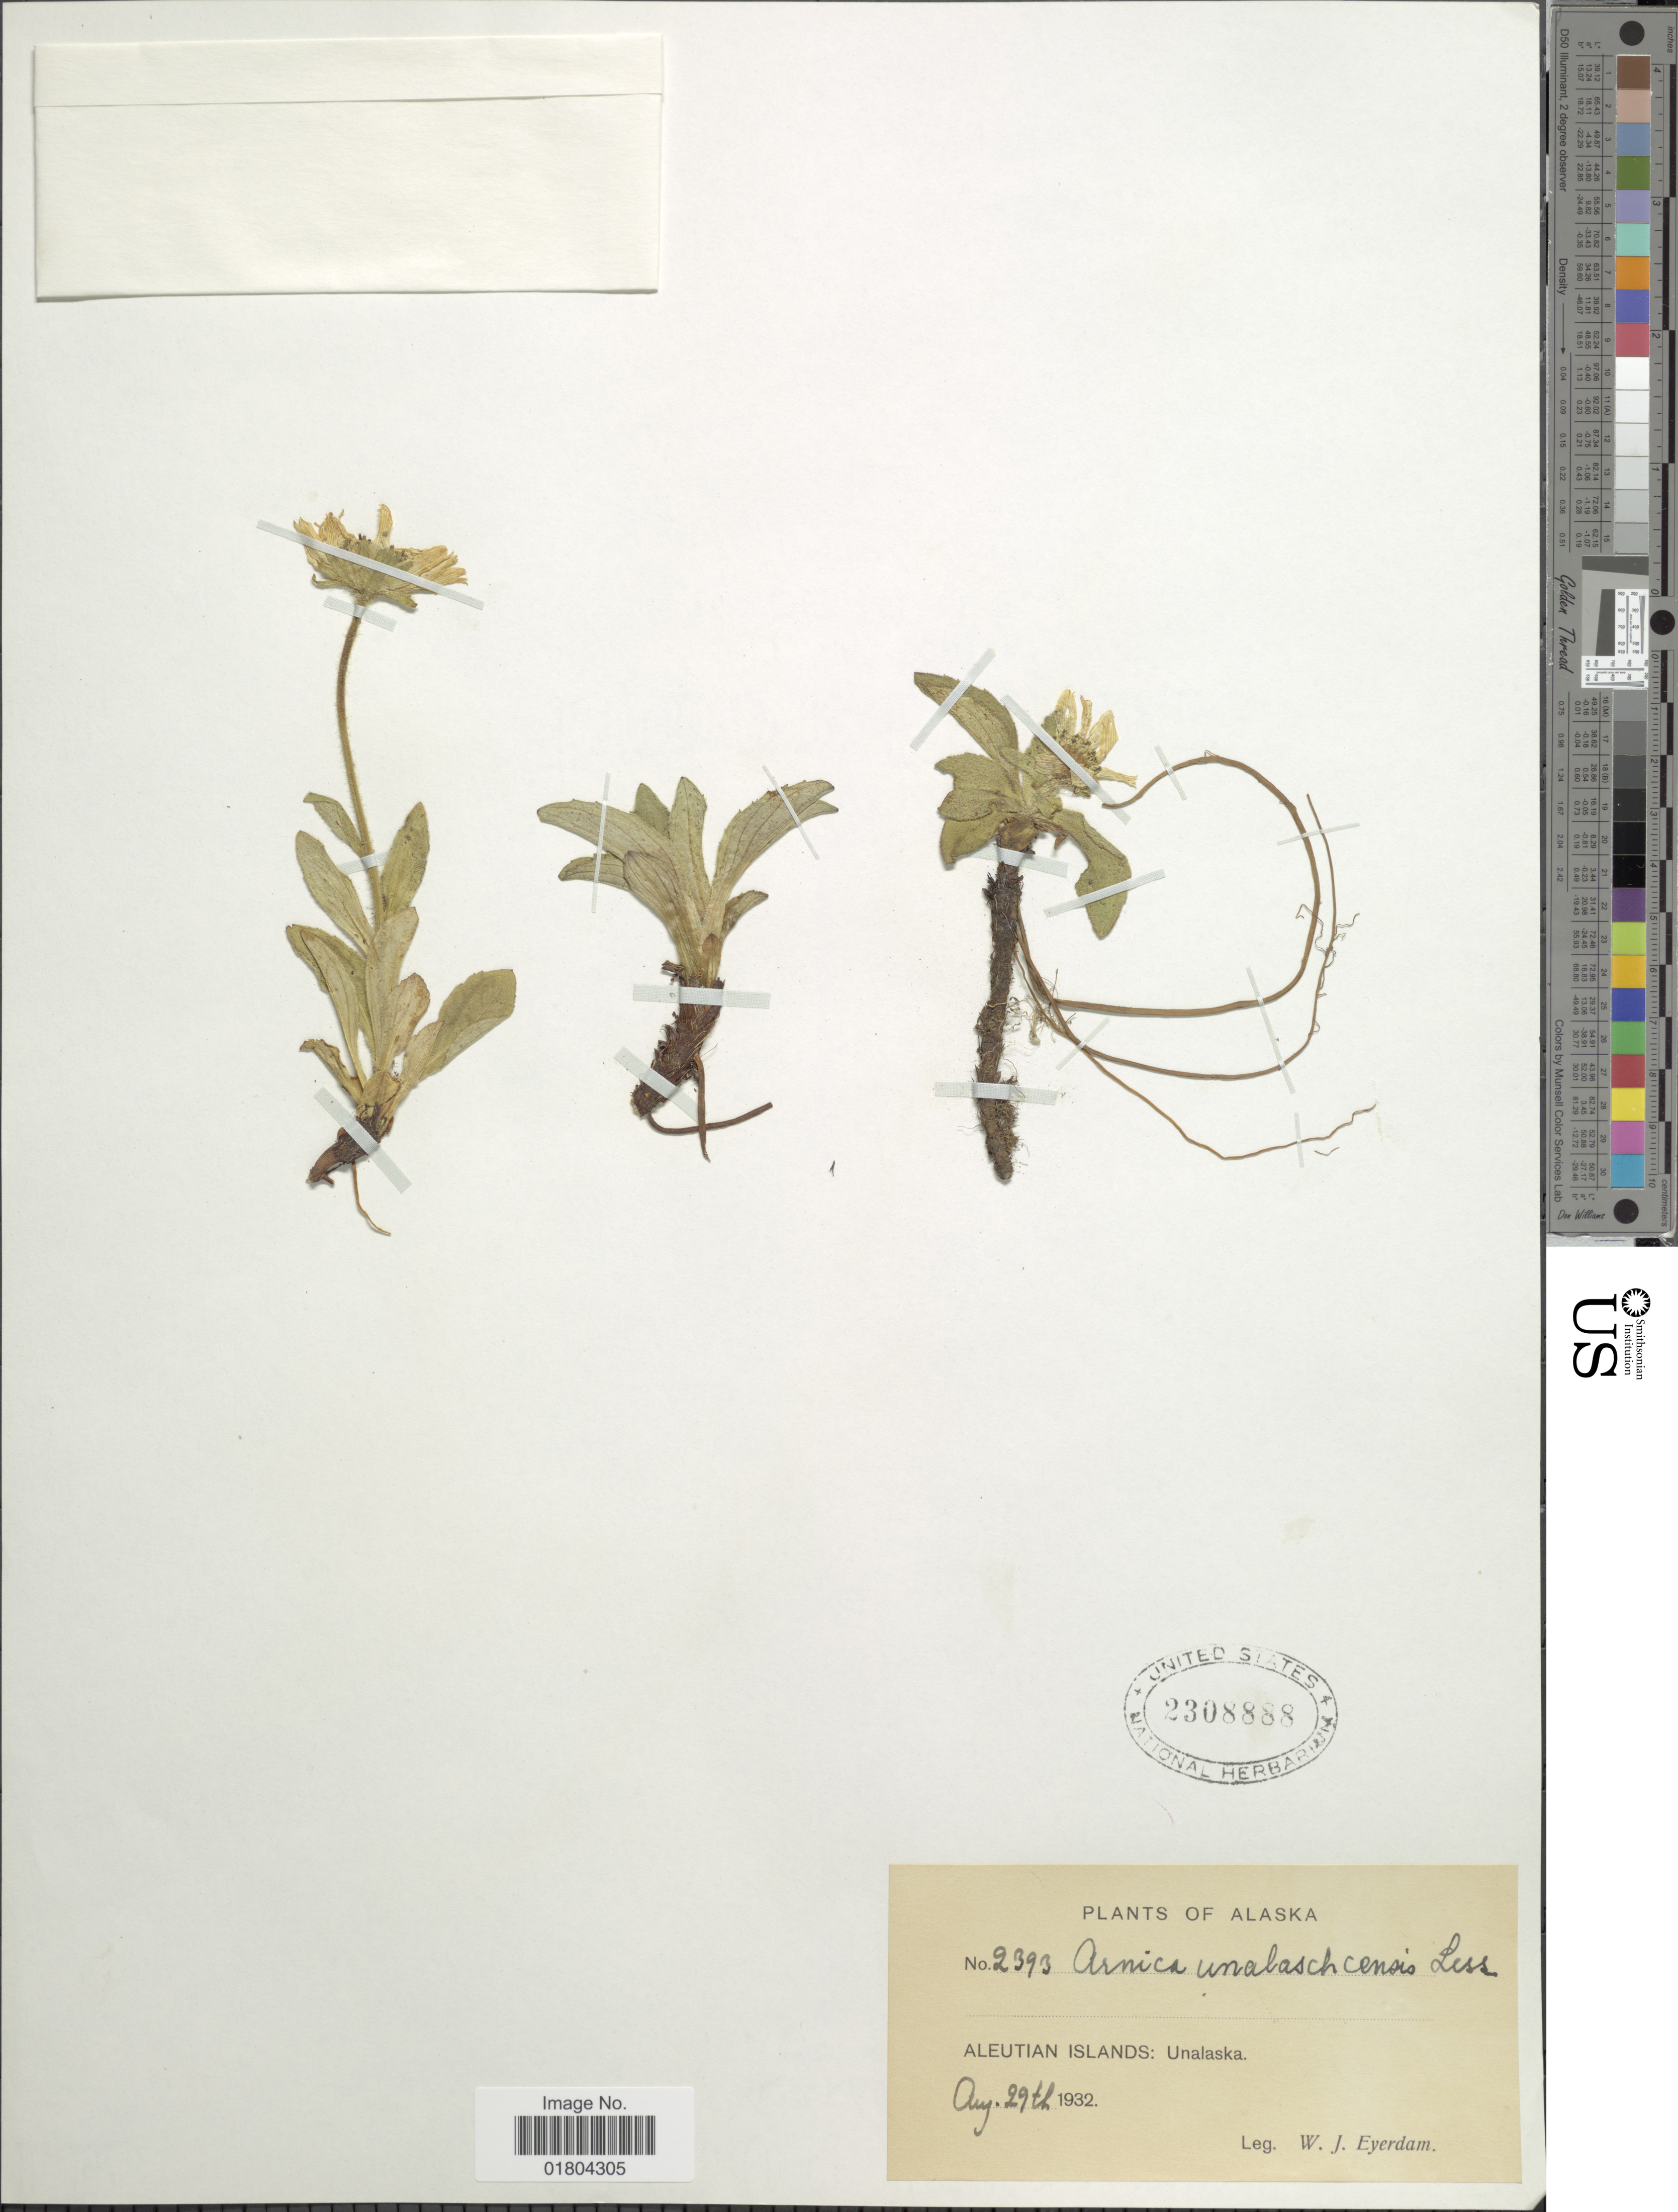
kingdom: Plantae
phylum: Tracheophyta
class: Magnoliopsida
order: Asterales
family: Asteraceae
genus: Arnica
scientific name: Arnica unalashcensis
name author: Less.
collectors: W. J. Eyerdam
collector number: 2393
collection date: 1932-08-29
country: United States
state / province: Alaska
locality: Aleutian Islands: Unalaska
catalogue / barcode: US 2308888